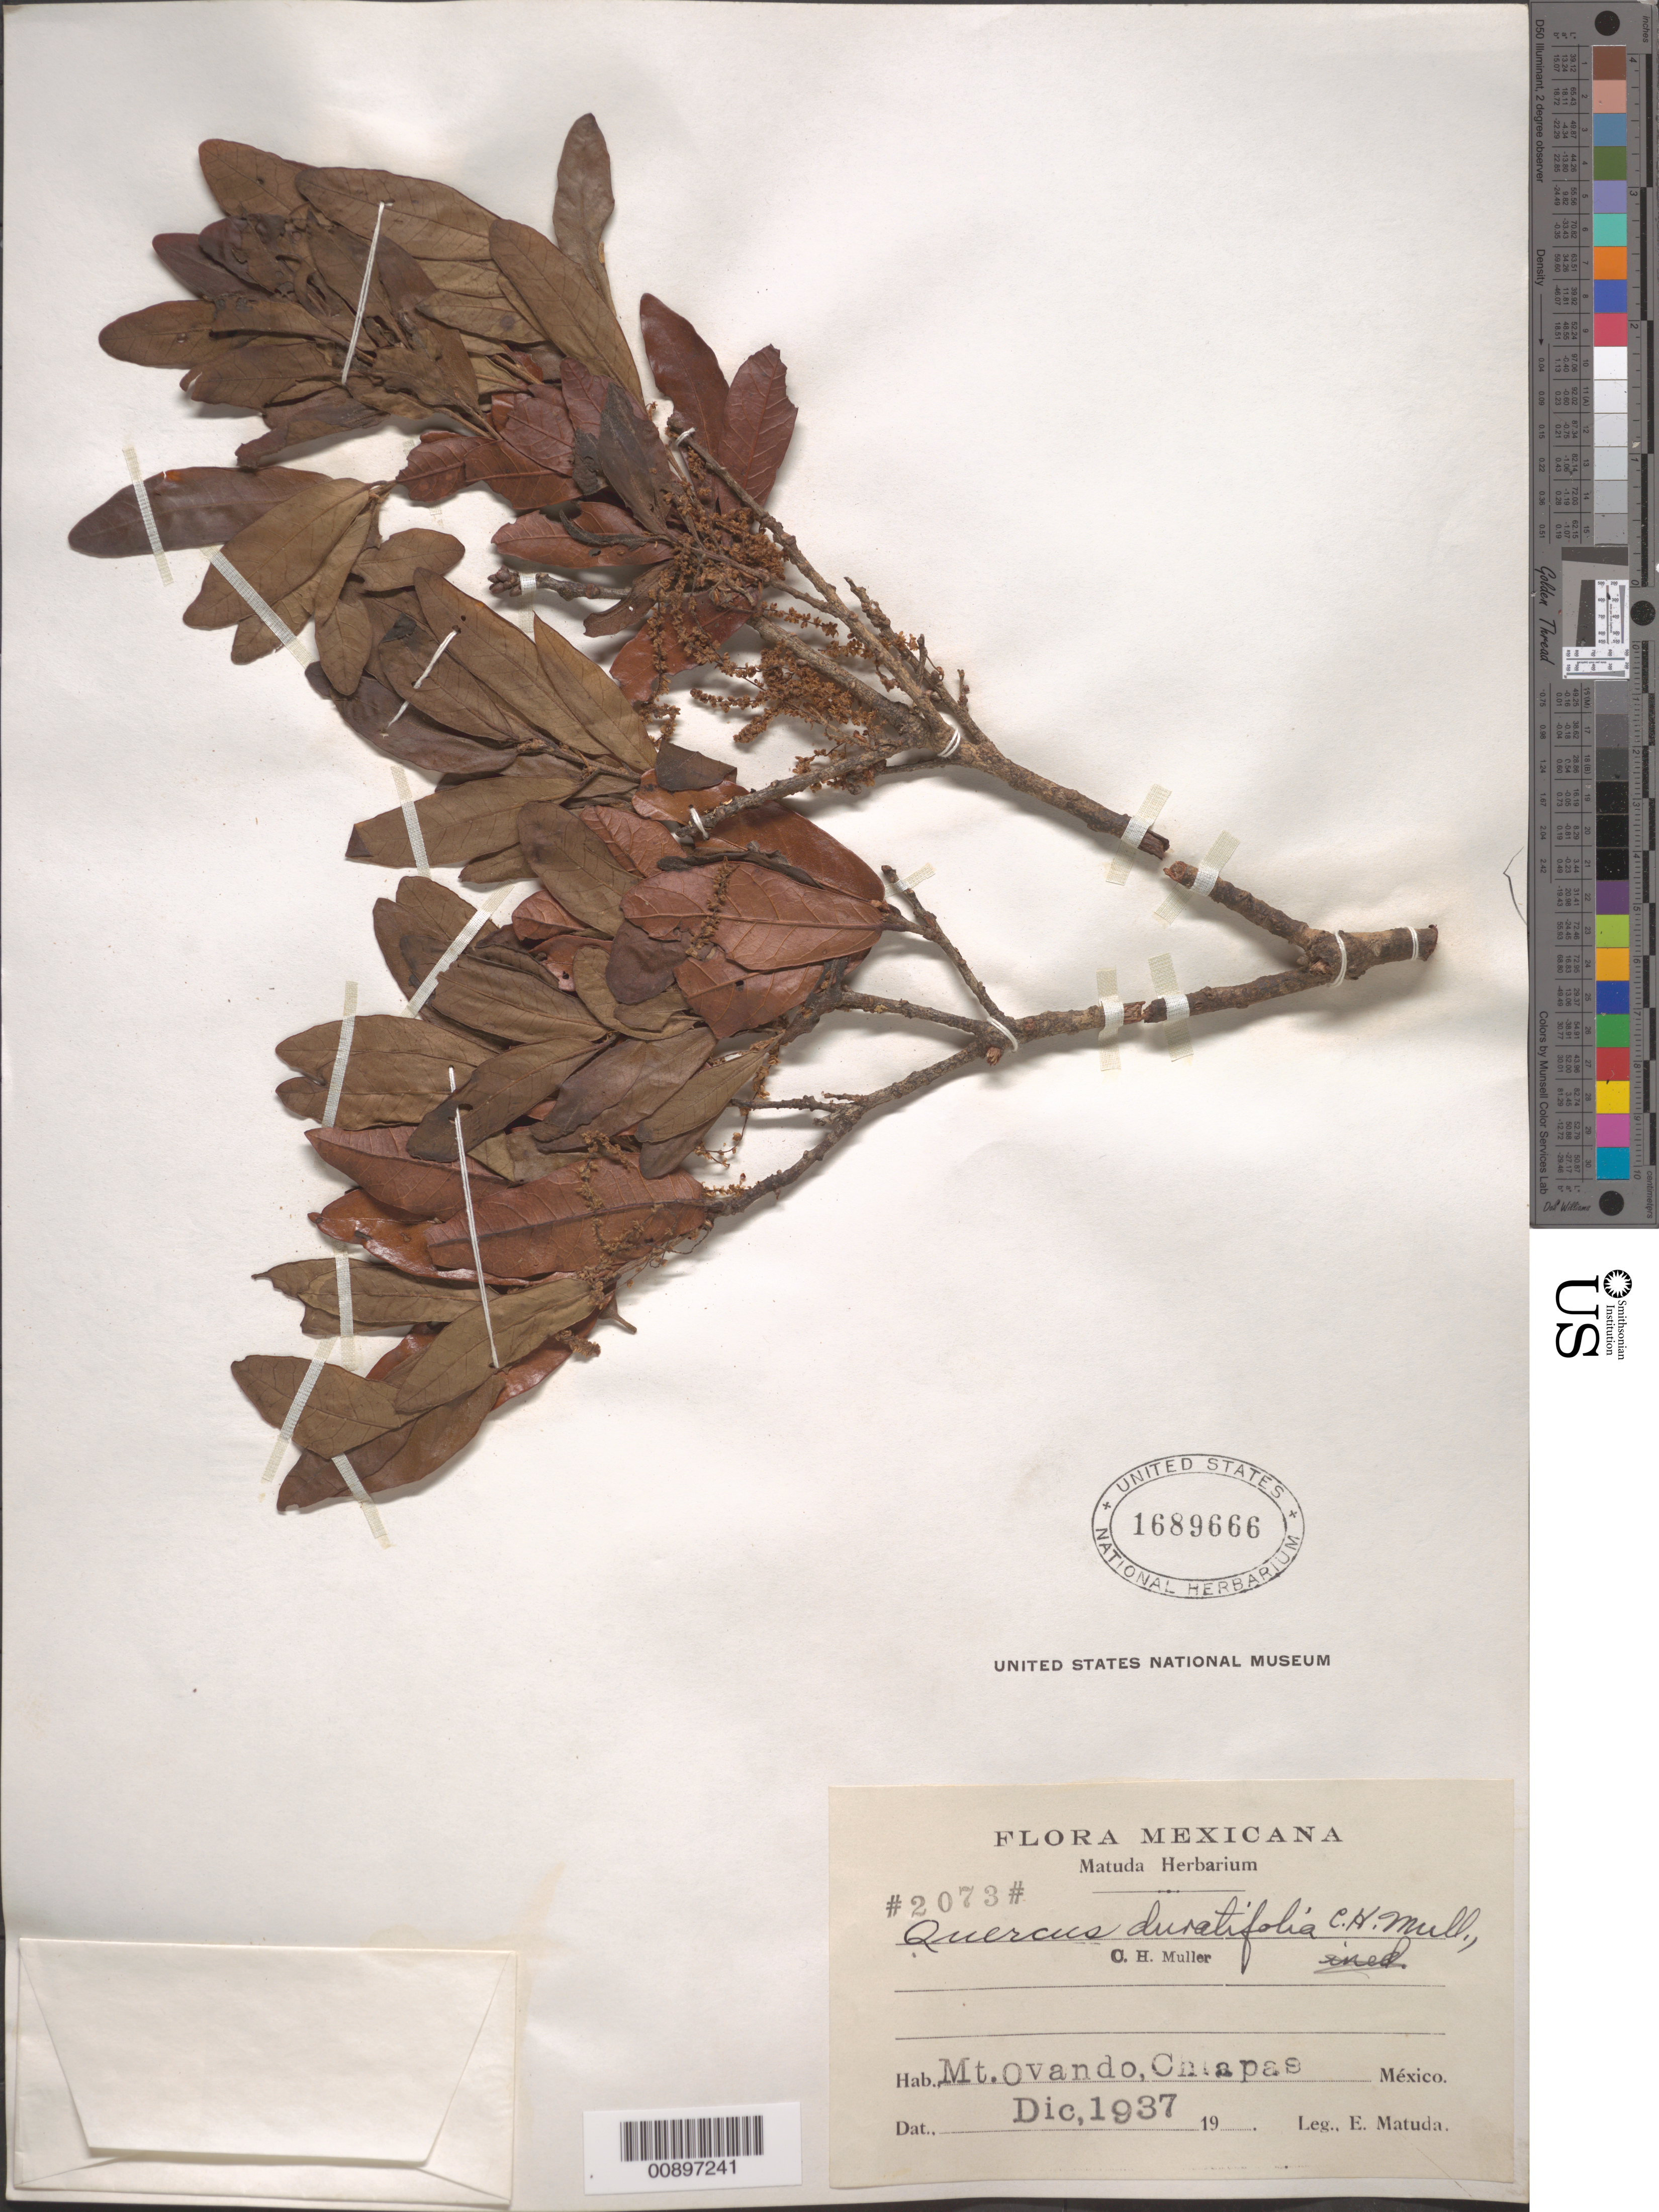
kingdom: Plantae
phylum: Tracheophyta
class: Magnoliopsida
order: Fagales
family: Fagaceae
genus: Quercus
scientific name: Quercus duratifolia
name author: C.H. Mull.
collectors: E. Matuda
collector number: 2073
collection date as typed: Dec 1937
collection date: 1937-12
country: Mexico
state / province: Chiapas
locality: Mt. Ovando, Chiapas.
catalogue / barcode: US 1689666